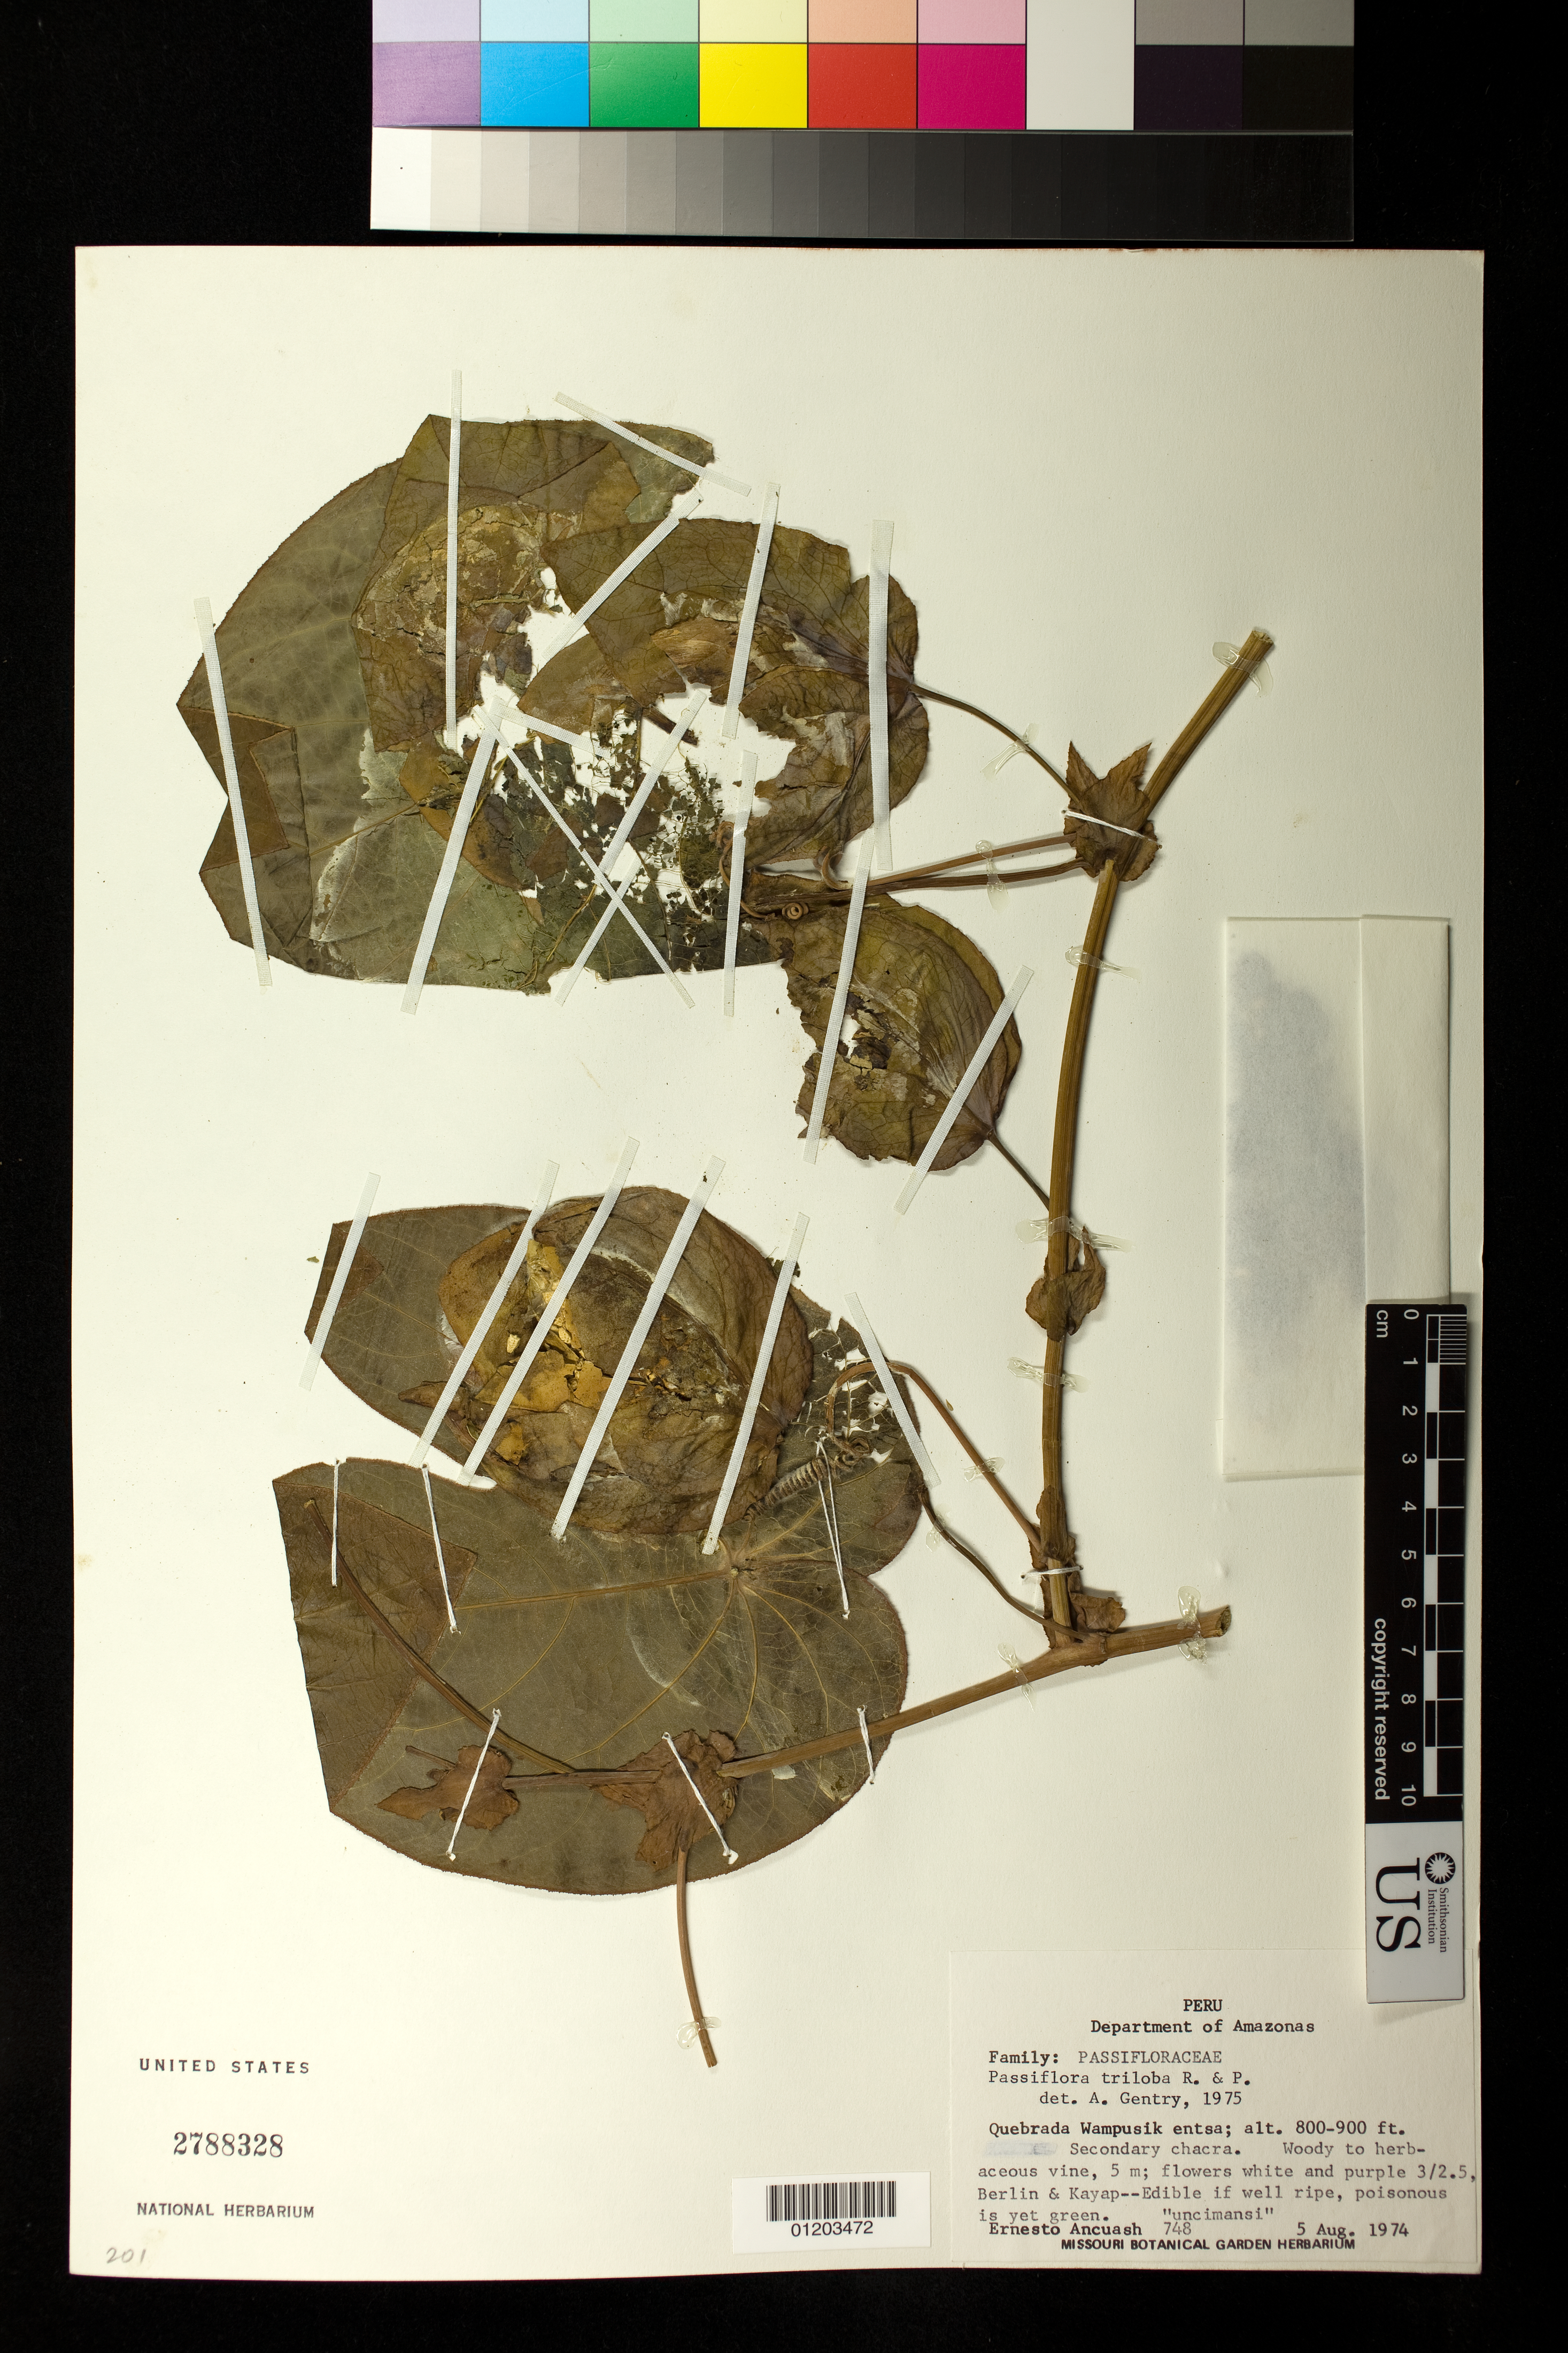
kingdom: Plantae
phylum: Tracheophyta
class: Magnoliopsida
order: Malpighiales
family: Passifloraceae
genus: Passiflora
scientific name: Passiflora triloba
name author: Ruiz & Pav. ex DC.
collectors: E. Ancuash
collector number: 748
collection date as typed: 5 Aug 1974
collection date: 1974-08-05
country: Peru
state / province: Amazonas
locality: Quebrada Wampusik entsa.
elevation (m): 244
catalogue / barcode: US 2788328